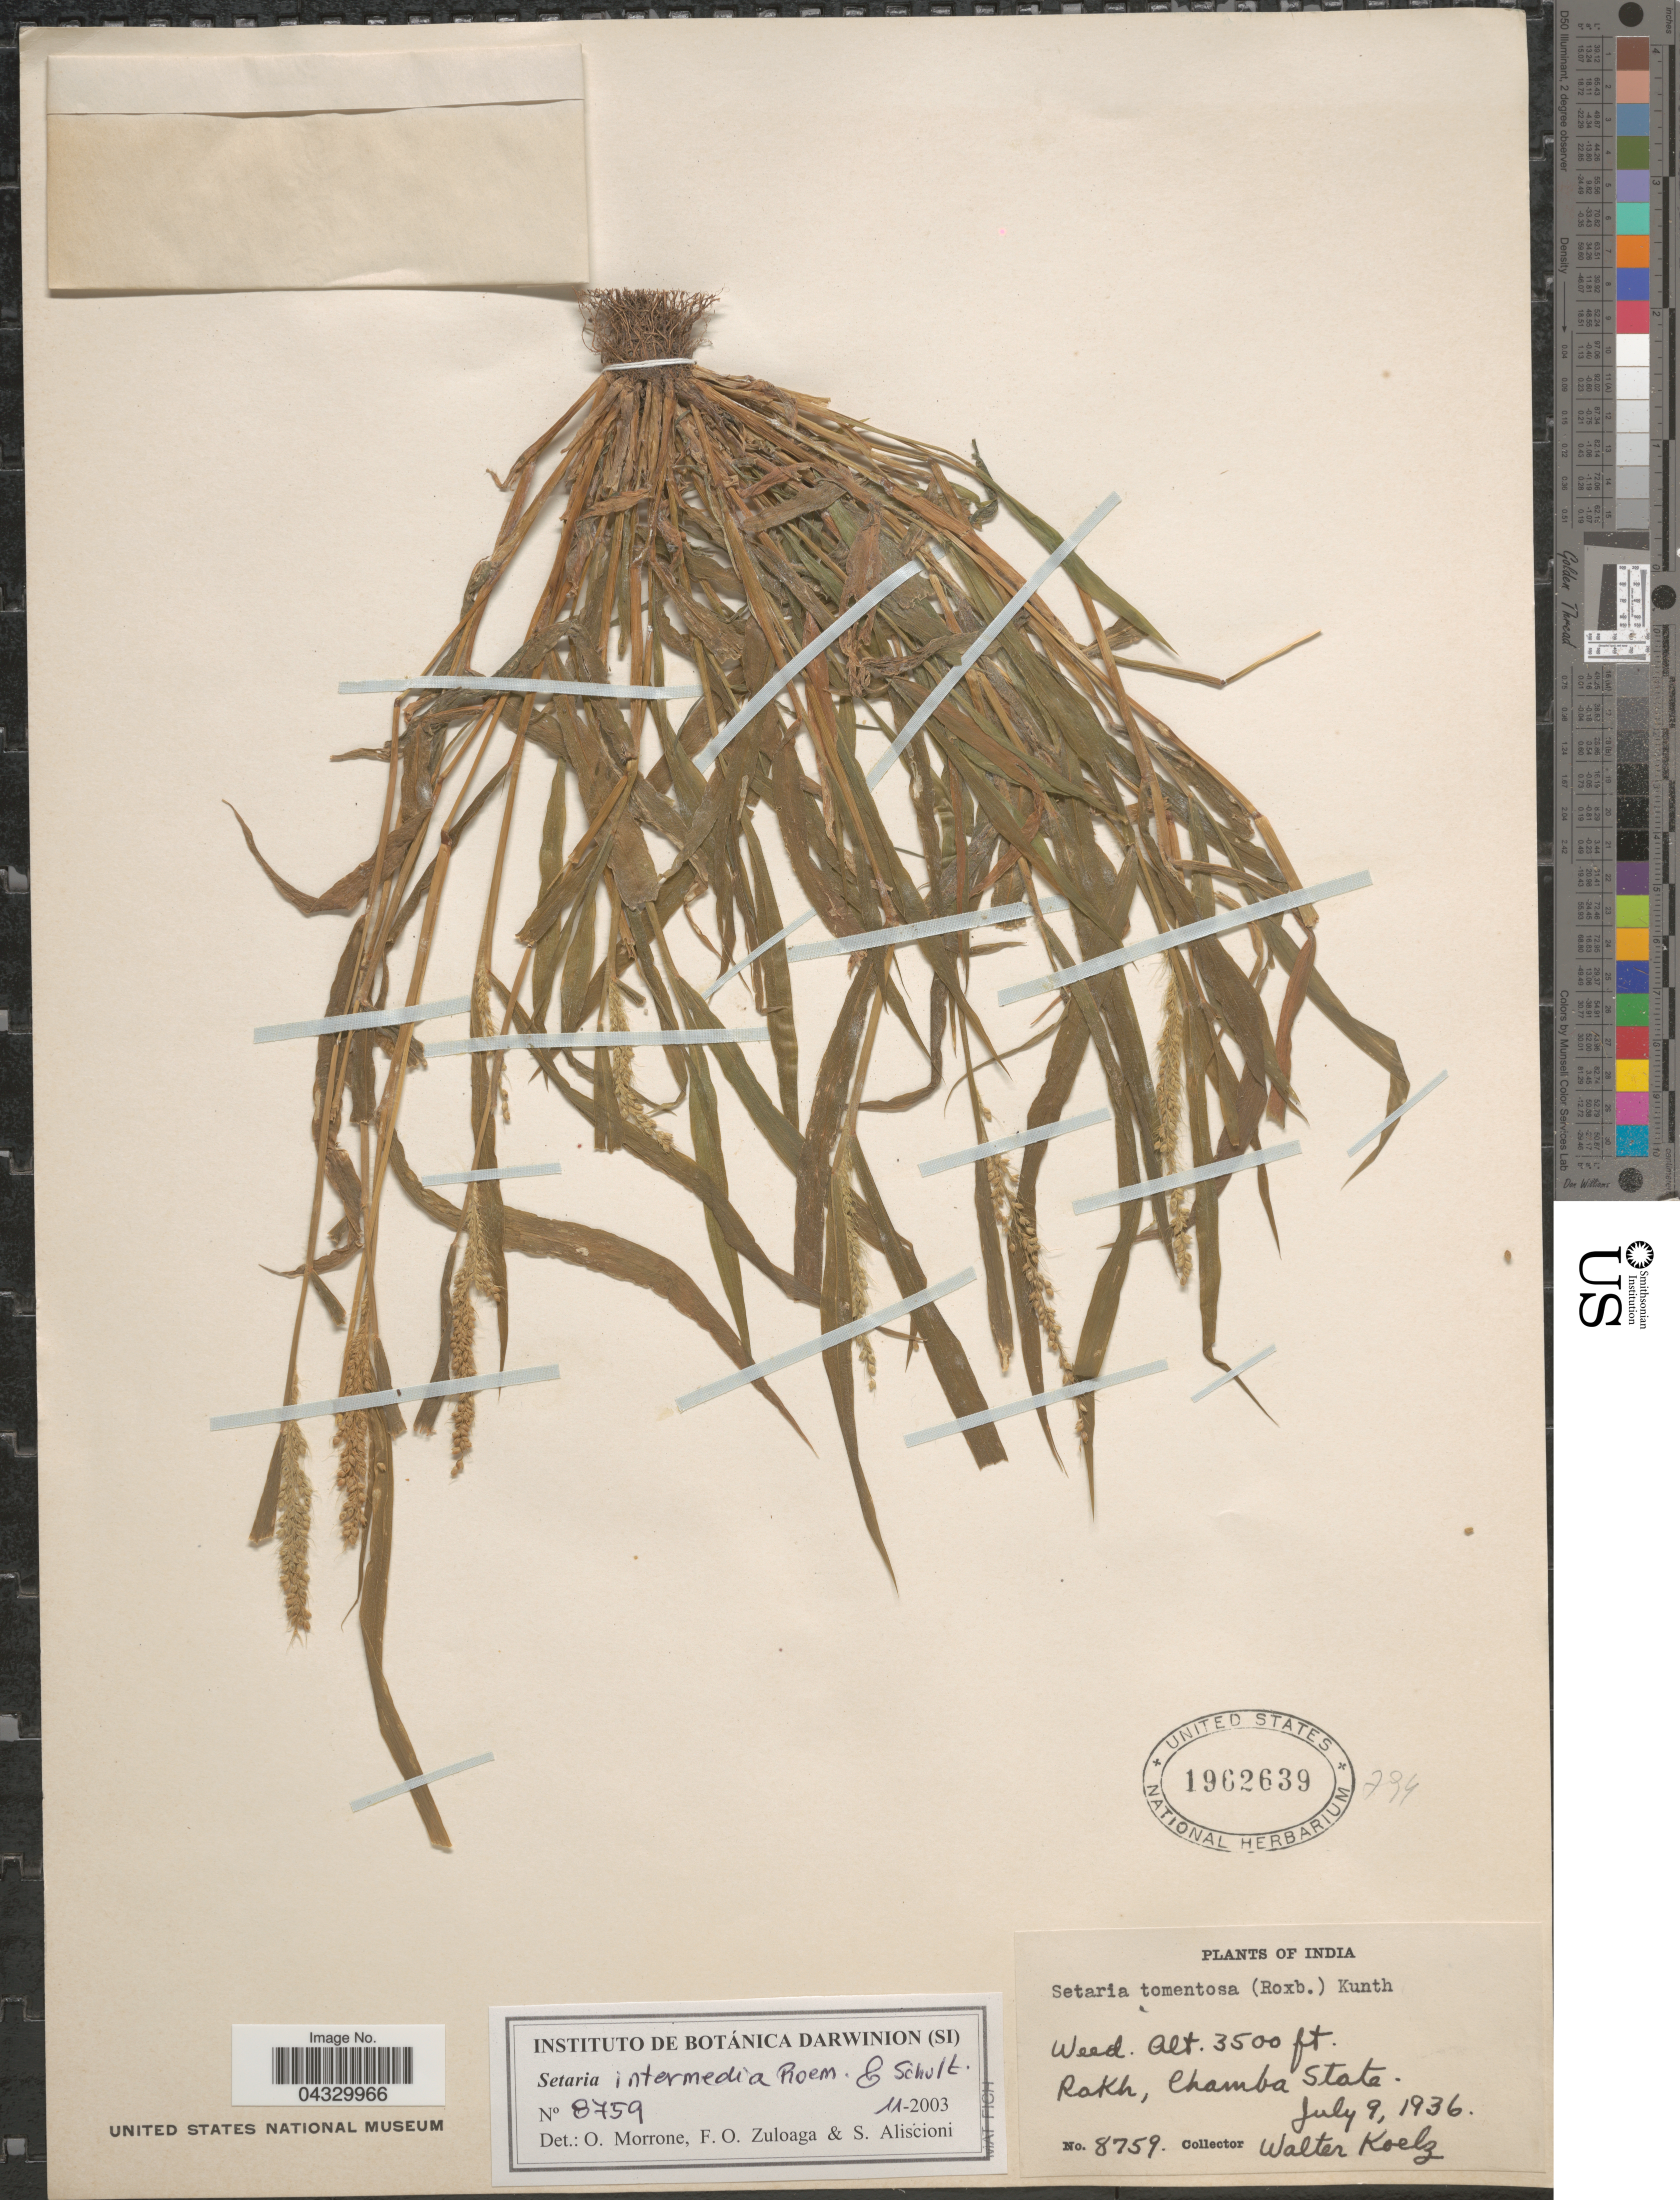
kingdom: Plantae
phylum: Tracheophyta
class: Liliopsida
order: Poales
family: Poaceae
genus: Setaria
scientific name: Setaria intermedia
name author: Roem. & Schult.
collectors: W. N. Koelz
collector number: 8759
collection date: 1936-07-09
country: India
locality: Rakh, Chamba State.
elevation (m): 1067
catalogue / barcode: US 1962639